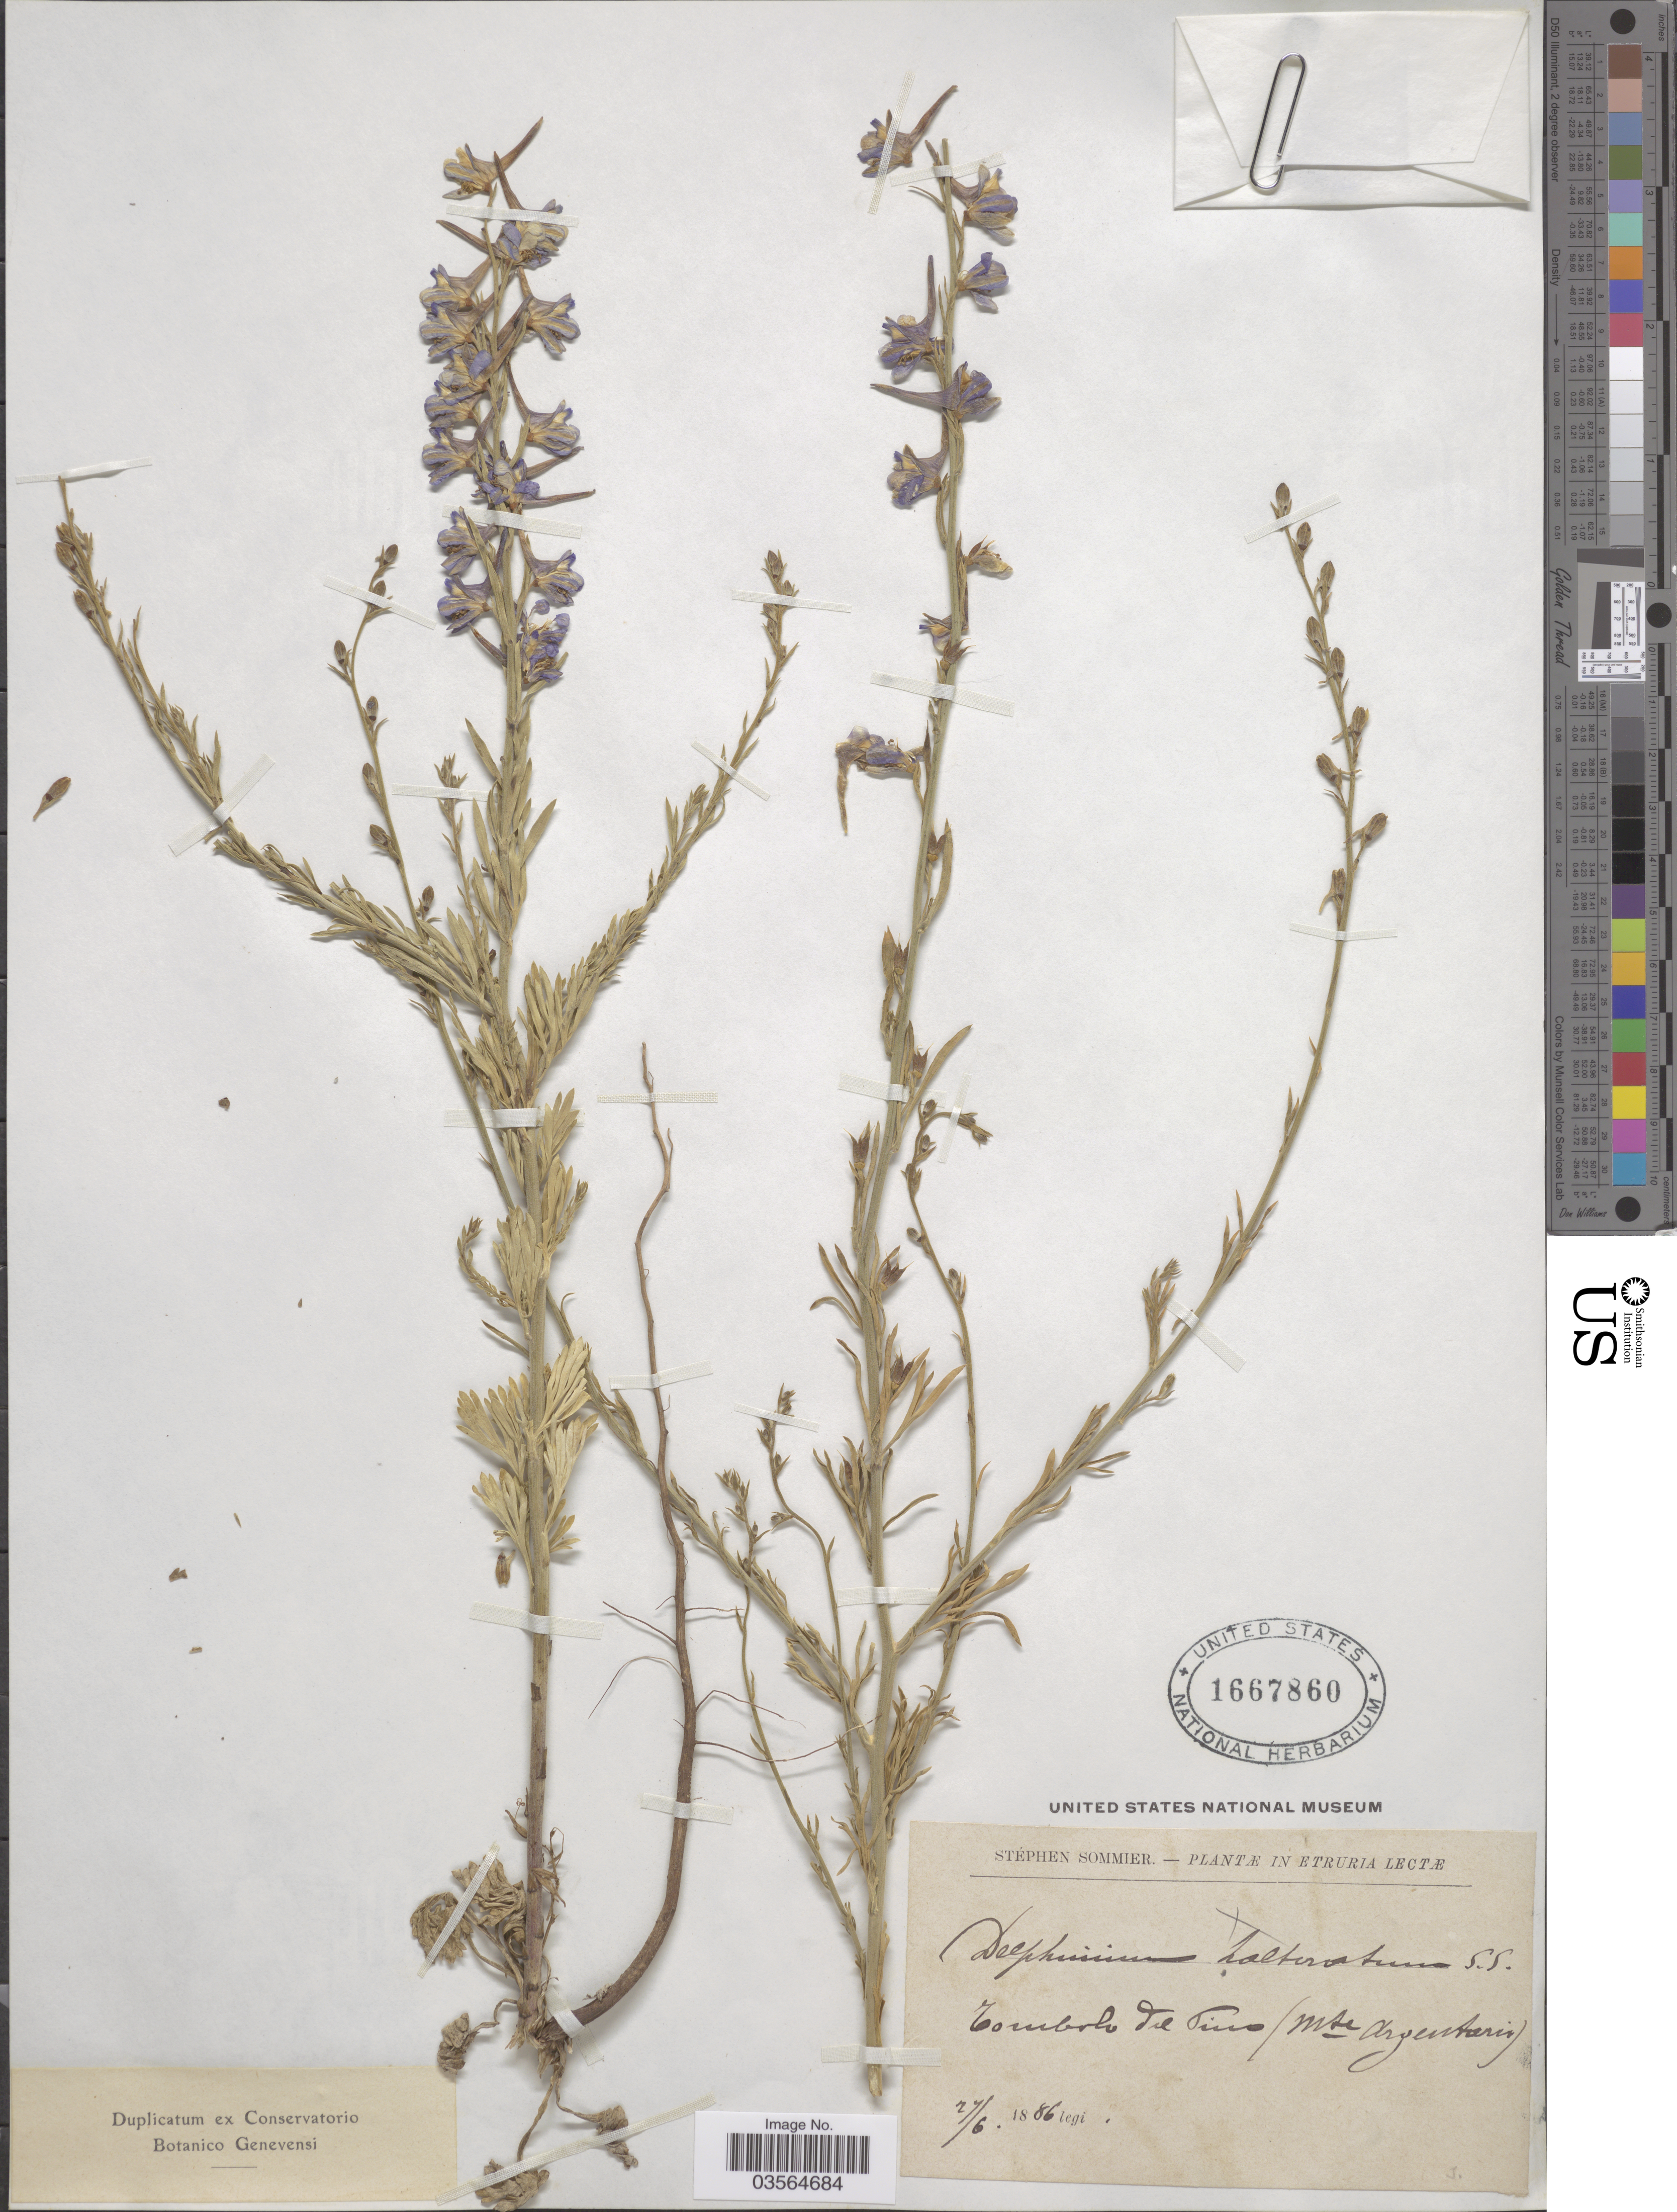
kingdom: Plantae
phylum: Tracheophyta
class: Magnoliopsida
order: Ranunculales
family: Ranunculaceae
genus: Delphinium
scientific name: Delphinium halteratum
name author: Sibth. & Sm.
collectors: S. Sommier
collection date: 1886-06-27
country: Italy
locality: Etruria. Tombolo da Pino (Mte Argentarin). [interpreted]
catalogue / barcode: US 1667860